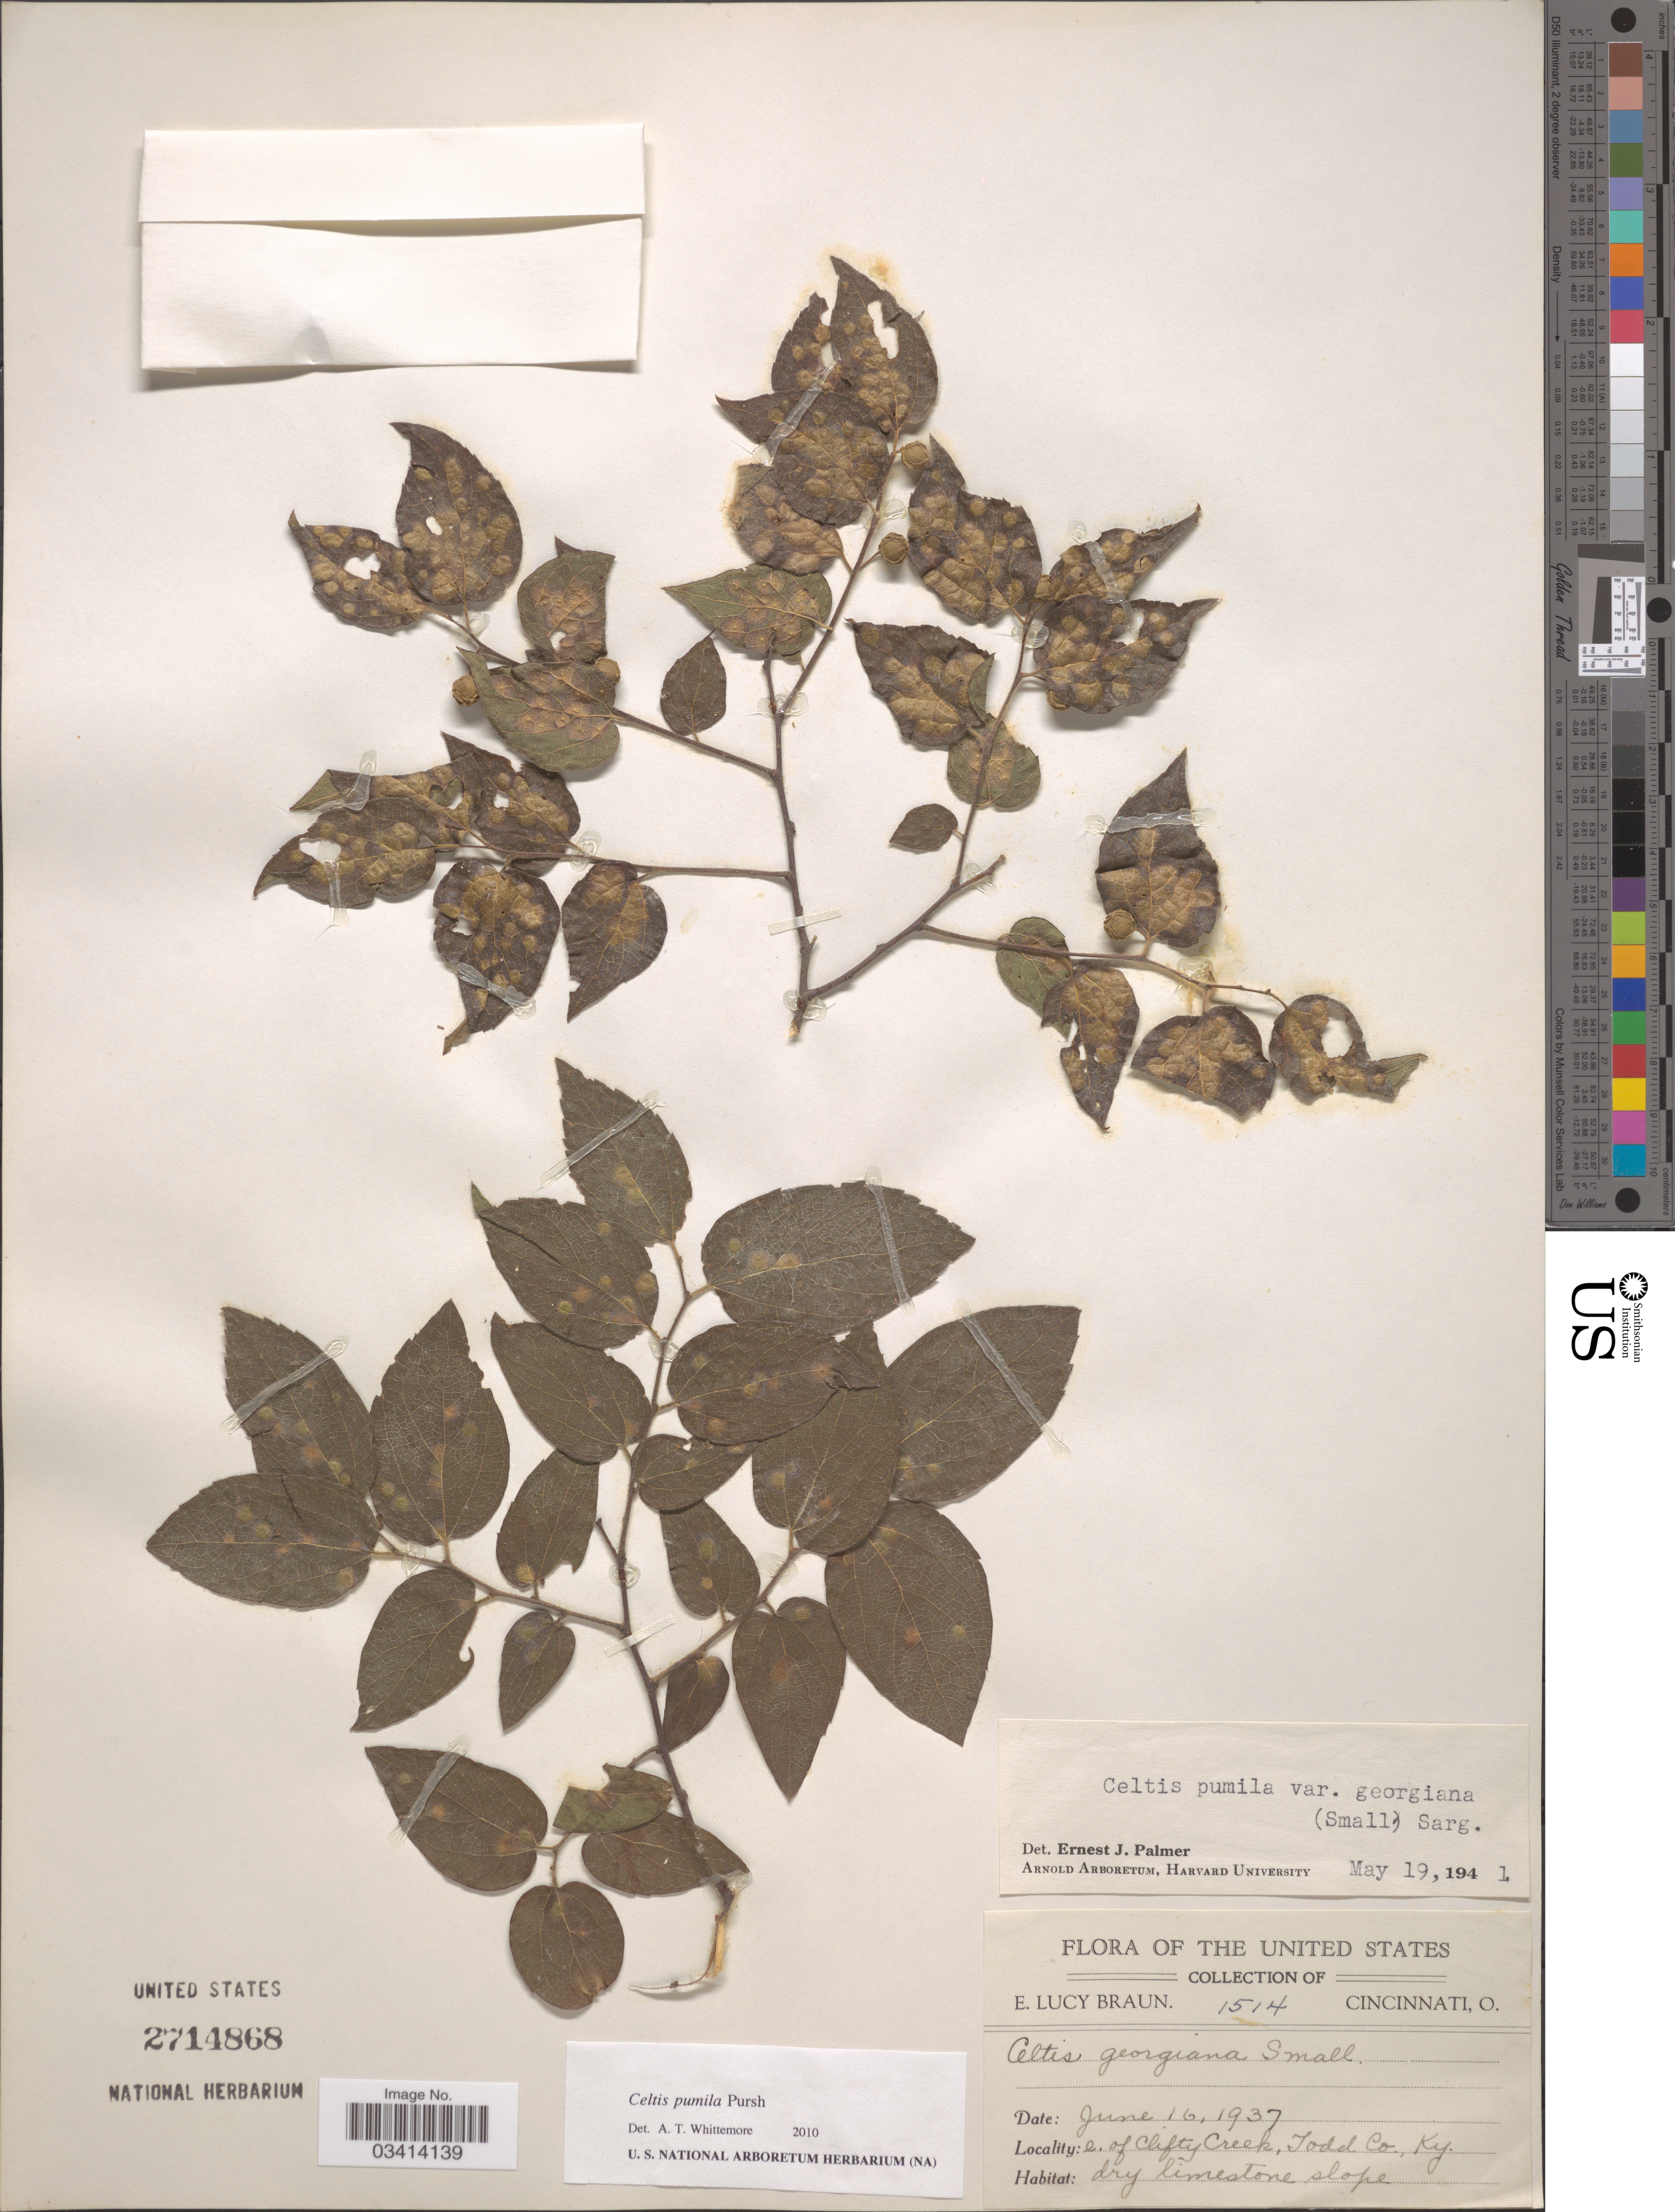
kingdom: Plantae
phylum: Tracheophyta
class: Magnoliopsida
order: Rosales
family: Cannabaceae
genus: Celtis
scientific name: Celtis pumila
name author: Pursh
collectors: E. L. Braun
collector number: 1514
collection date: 1937-06-16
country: United States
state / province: Kentucky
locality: E. of Clifty Creek, Todd Co.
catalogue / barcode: US 2714868